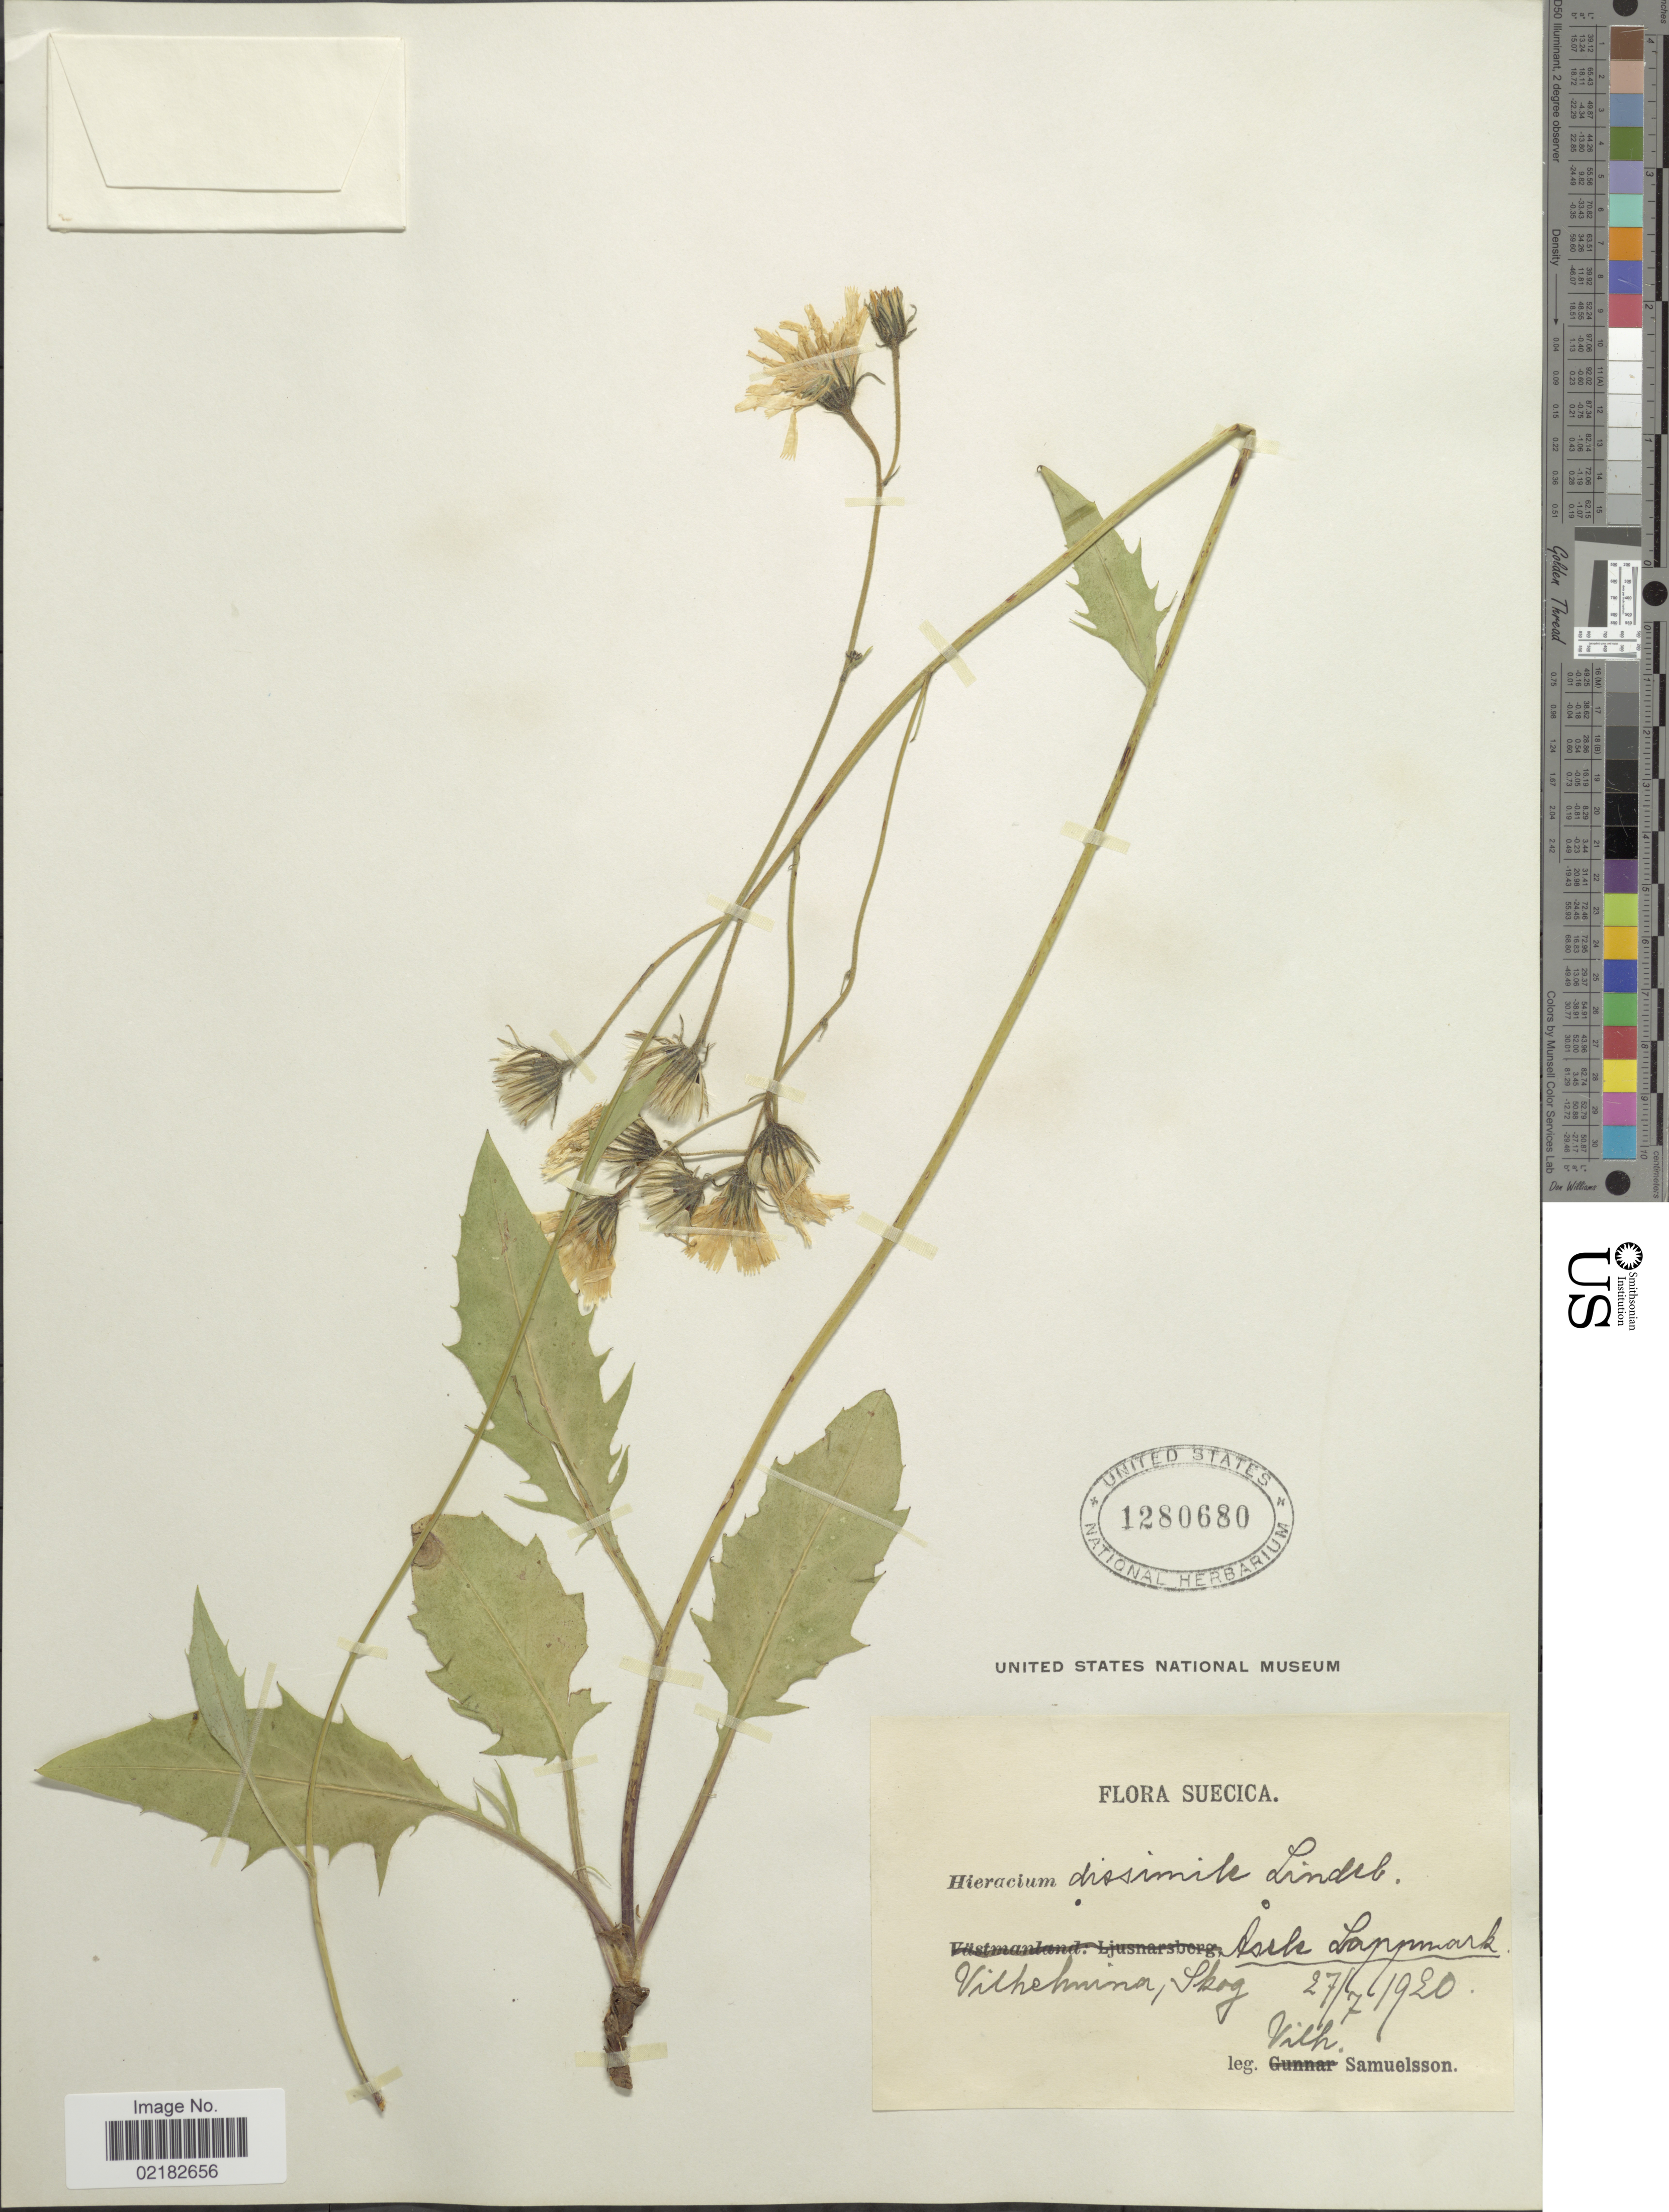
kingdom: Plantae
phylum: Tracheophyta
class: Magnoliopsida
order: Asterales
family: Asteraceae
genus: Hieracium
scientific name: Hieracium dissimile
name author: (Lindeb.) Dahlst.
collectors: V. Samuelsson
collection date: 1920-07-27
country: Sweden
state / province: Västerbotten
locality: Asek, Lappmark, Vilhelmina, Skog.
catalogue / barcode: US 1280680